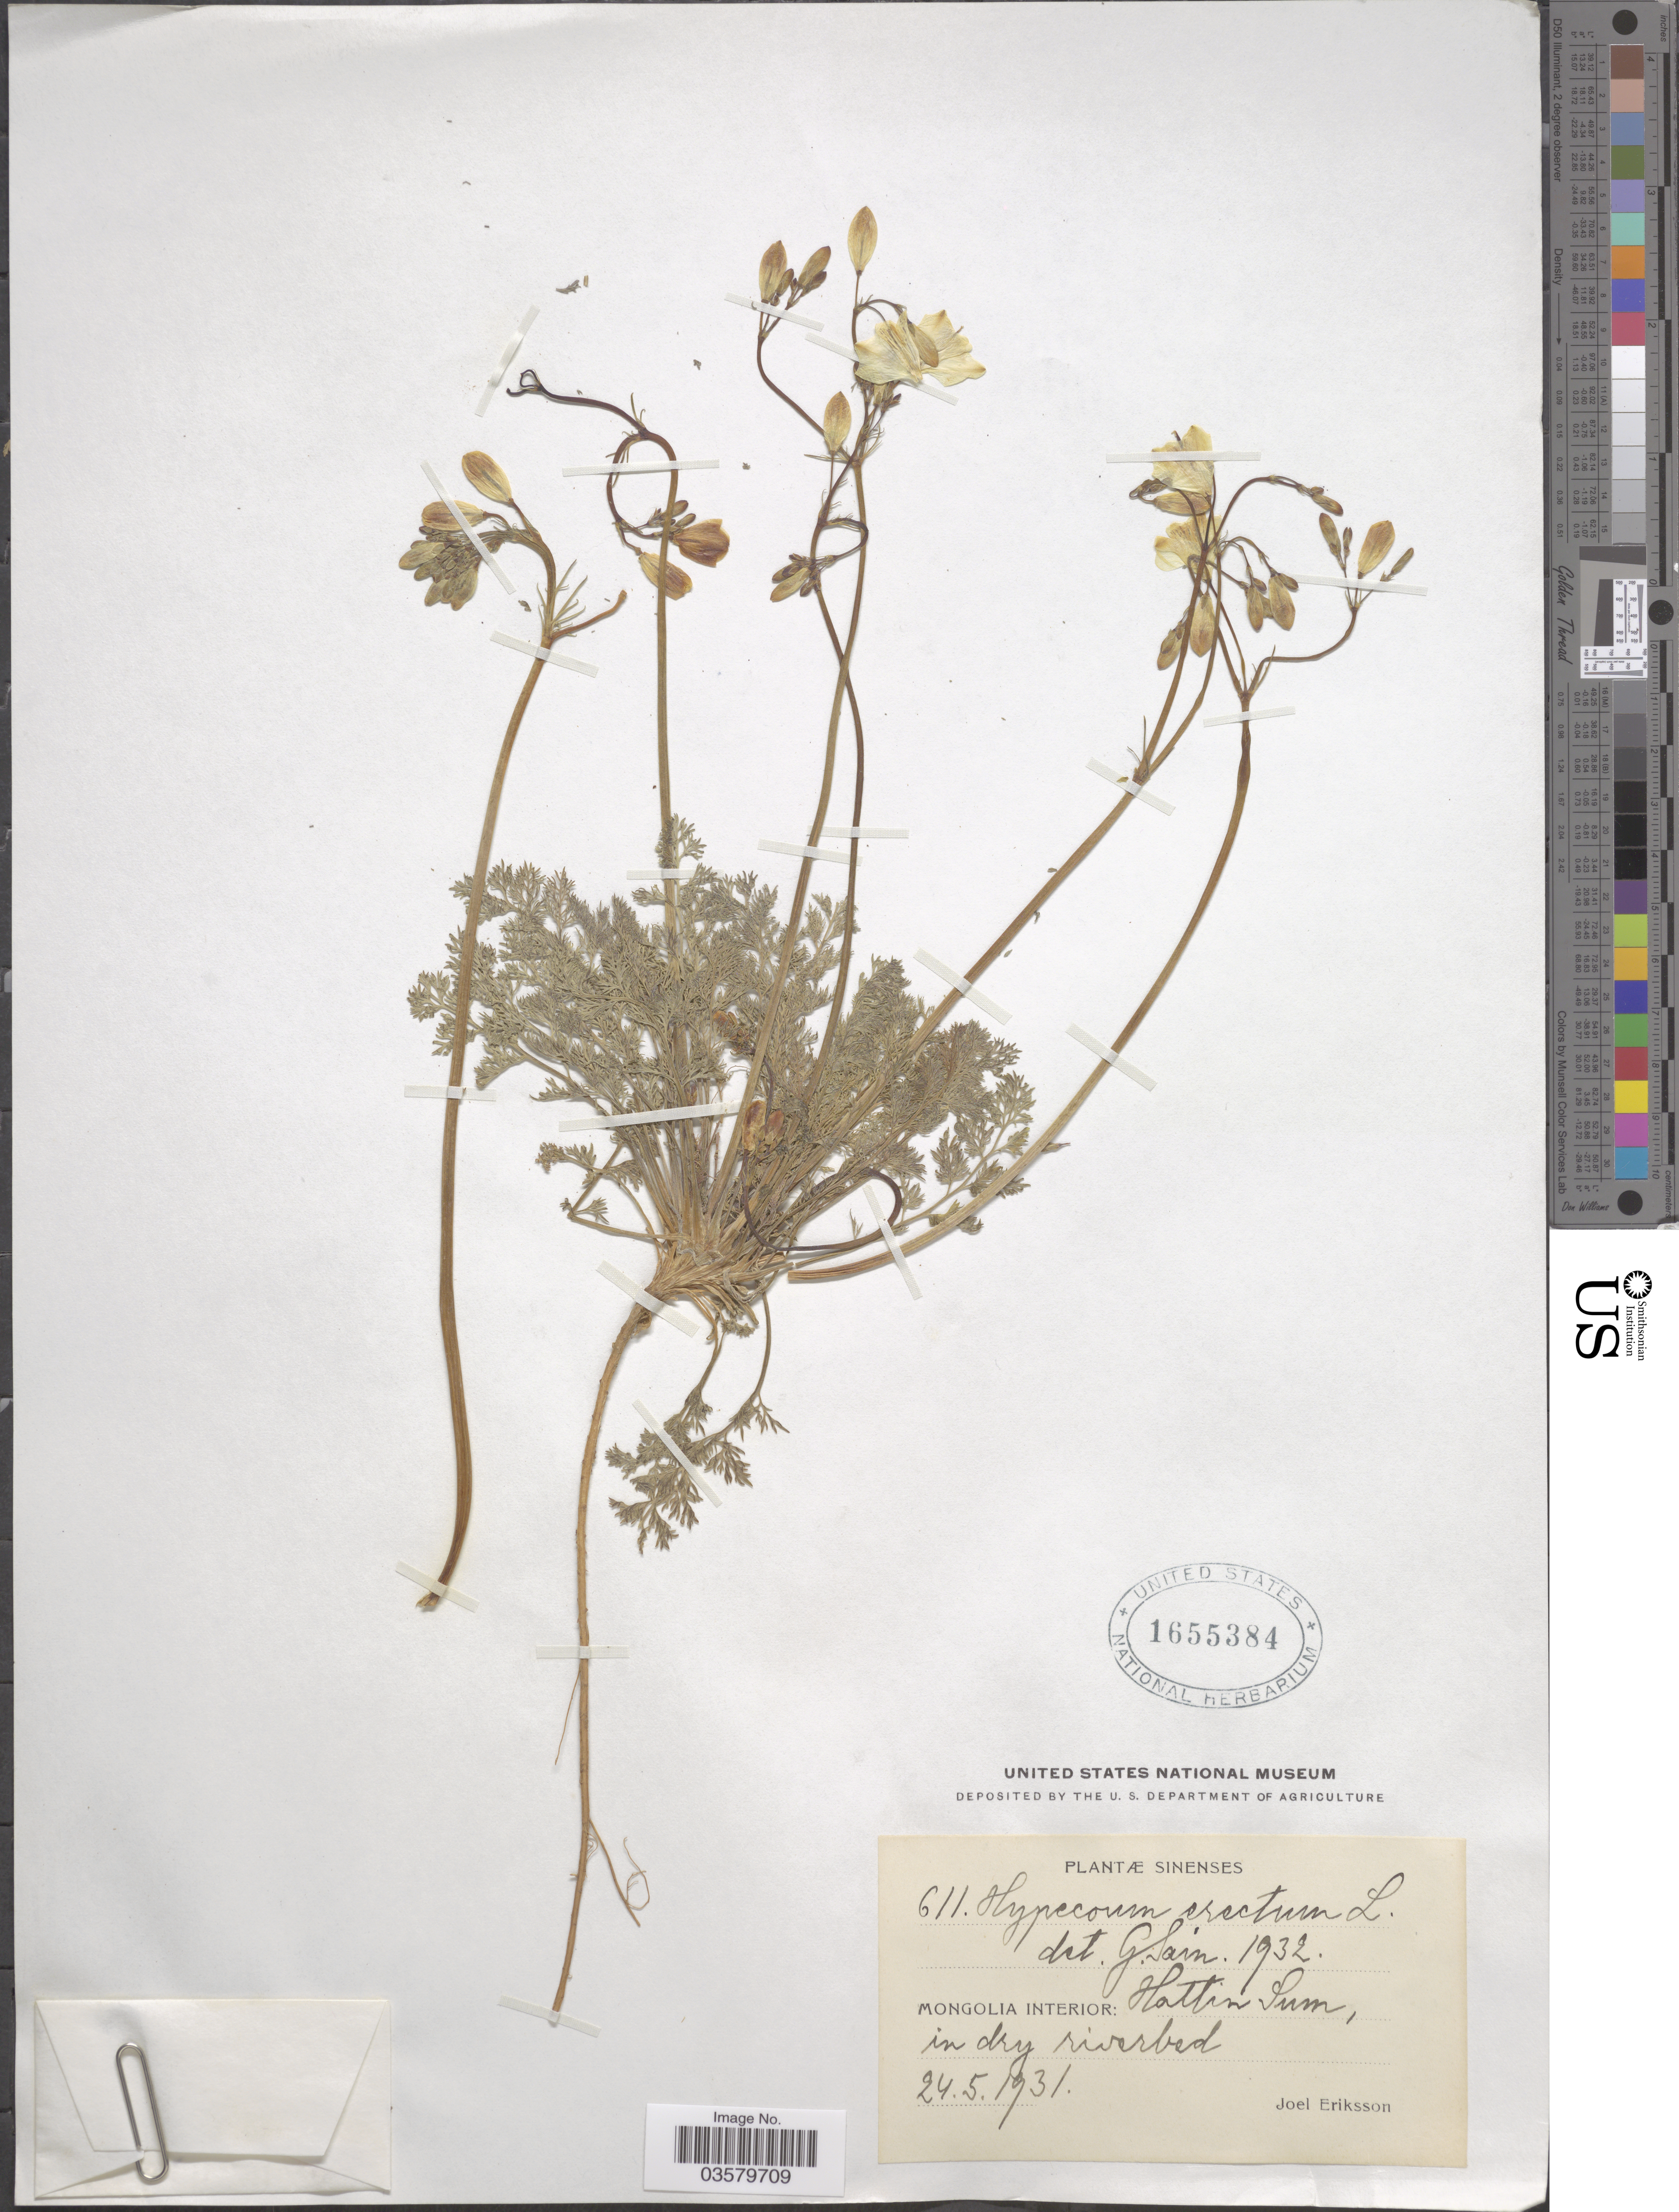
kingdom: Plantae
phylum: Tracheophyta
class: Magnoliopsida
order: Ranunculales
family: Papaveraceae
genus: Hypecoum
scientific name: Hypecoum erectum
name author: L.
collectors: J. Eriksson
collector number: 611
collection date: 1931-05-24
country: China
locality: Mongolia Interior: Hattin Sum.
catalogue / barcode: US 1655384